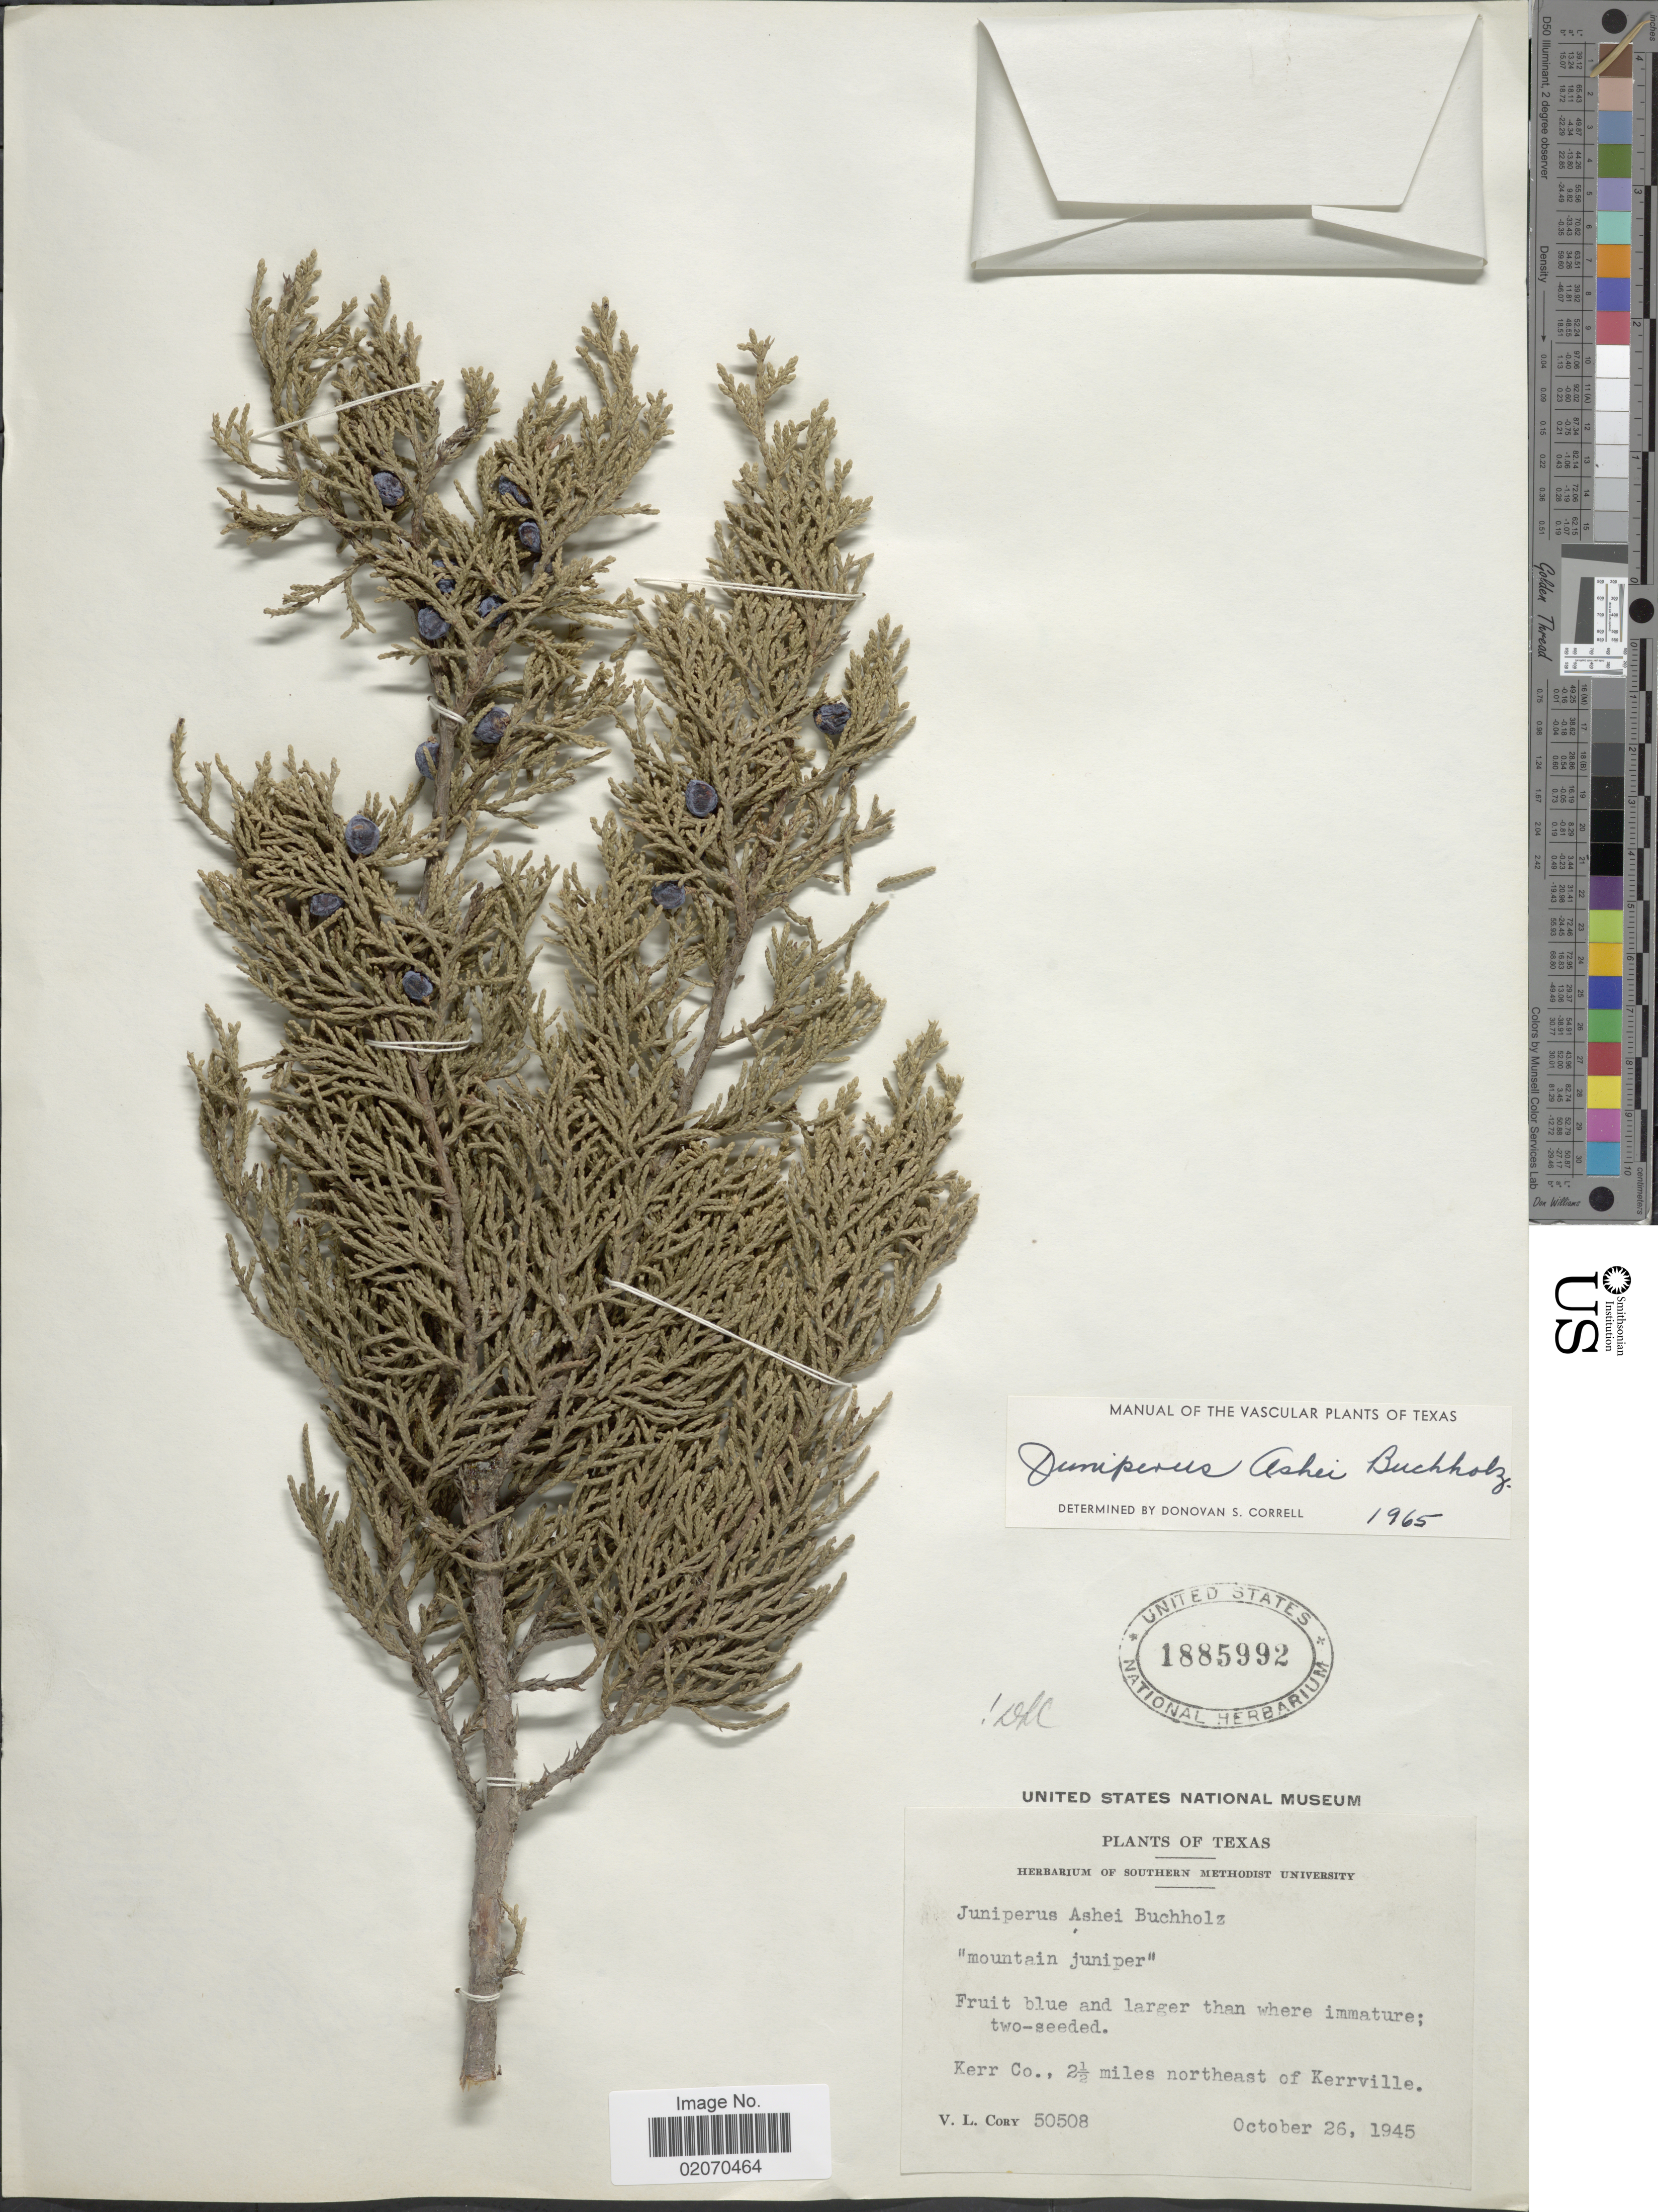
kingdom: Plantae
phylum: Tracheophyta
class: Pinopsida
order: Pinales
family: Cupressaceae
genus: Juniperus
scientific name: Juniperus ashei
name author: J. Buchholz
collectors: V. Cory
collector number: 50508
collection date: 1945-10-26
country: United States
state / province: Texas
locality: Kerr Co., 2½ miles northeast of Kerrville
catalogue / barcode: US 1885992